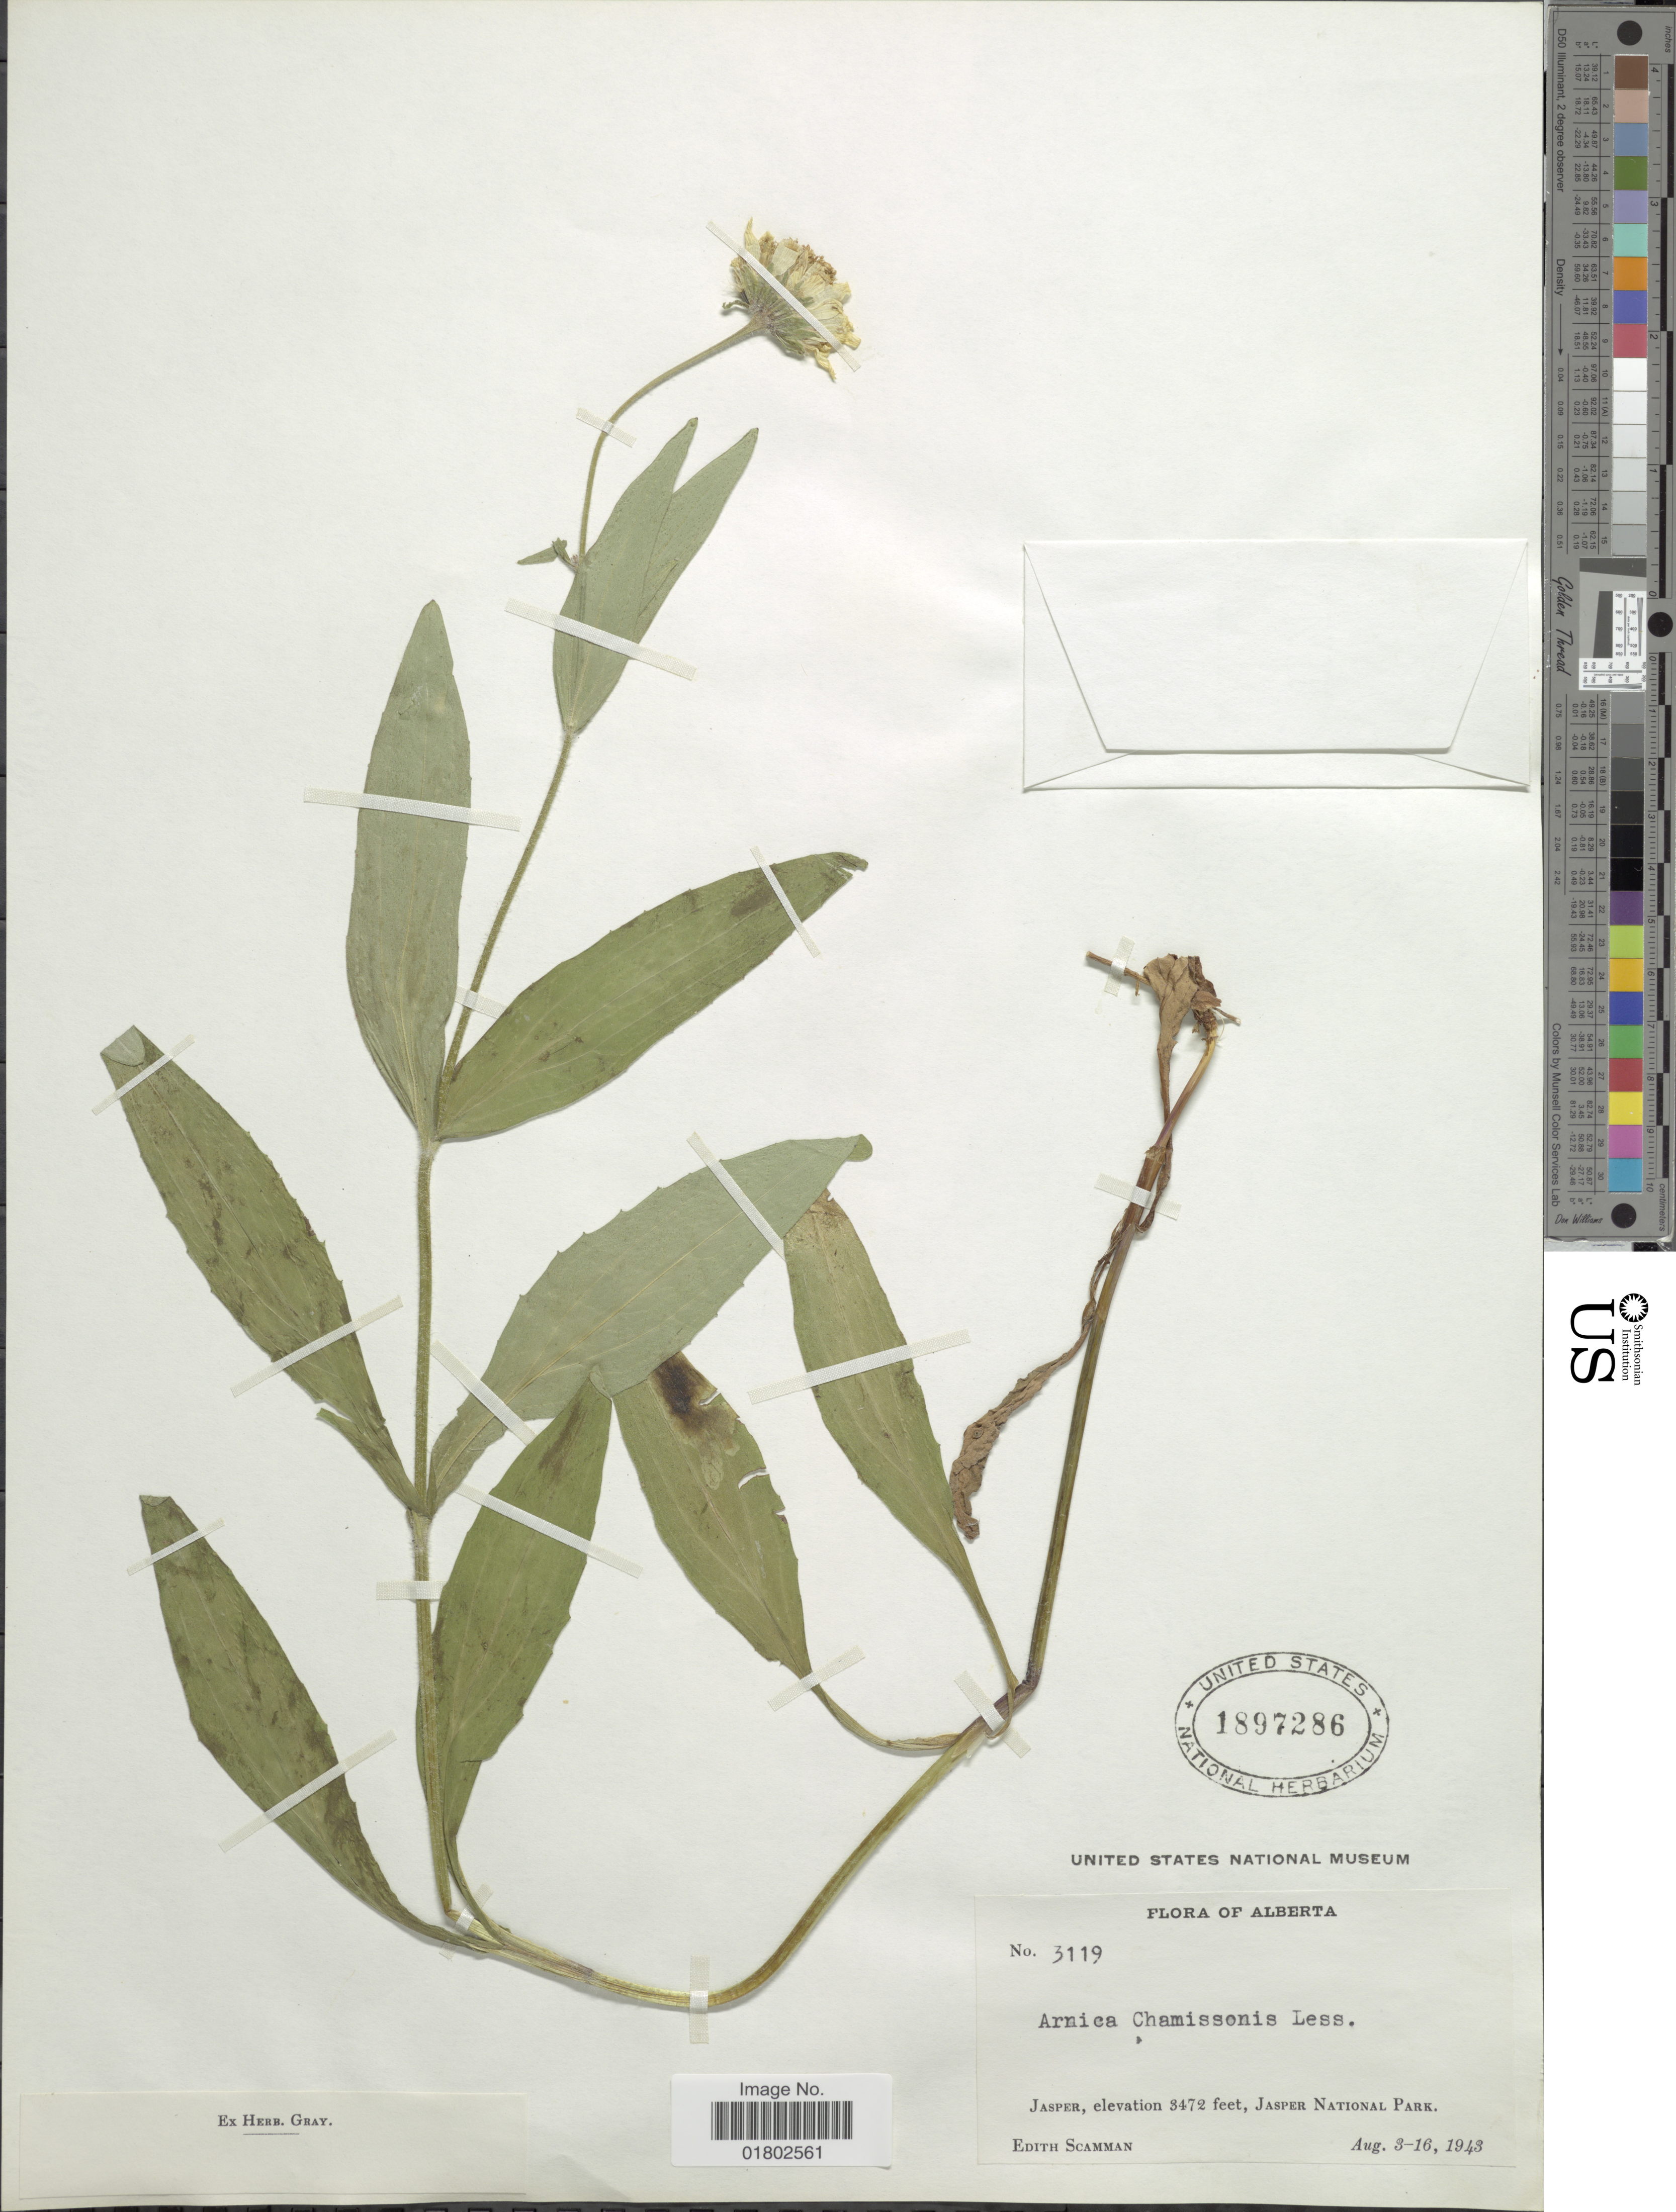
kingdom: Plantae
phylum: Tracheophyta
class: Magnoliopsida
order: Asterales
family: Asteraceae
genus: Arnica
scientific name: Arnica chamissonis subsp. foliosa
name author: (Nutt.) Maguire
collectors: E. Scamman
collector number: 3119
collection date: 1943-08-03/1943-08-16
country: Canada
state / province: Alberta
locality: Jasper, Jasper National Park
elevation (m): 1058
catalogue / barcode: US 1897286